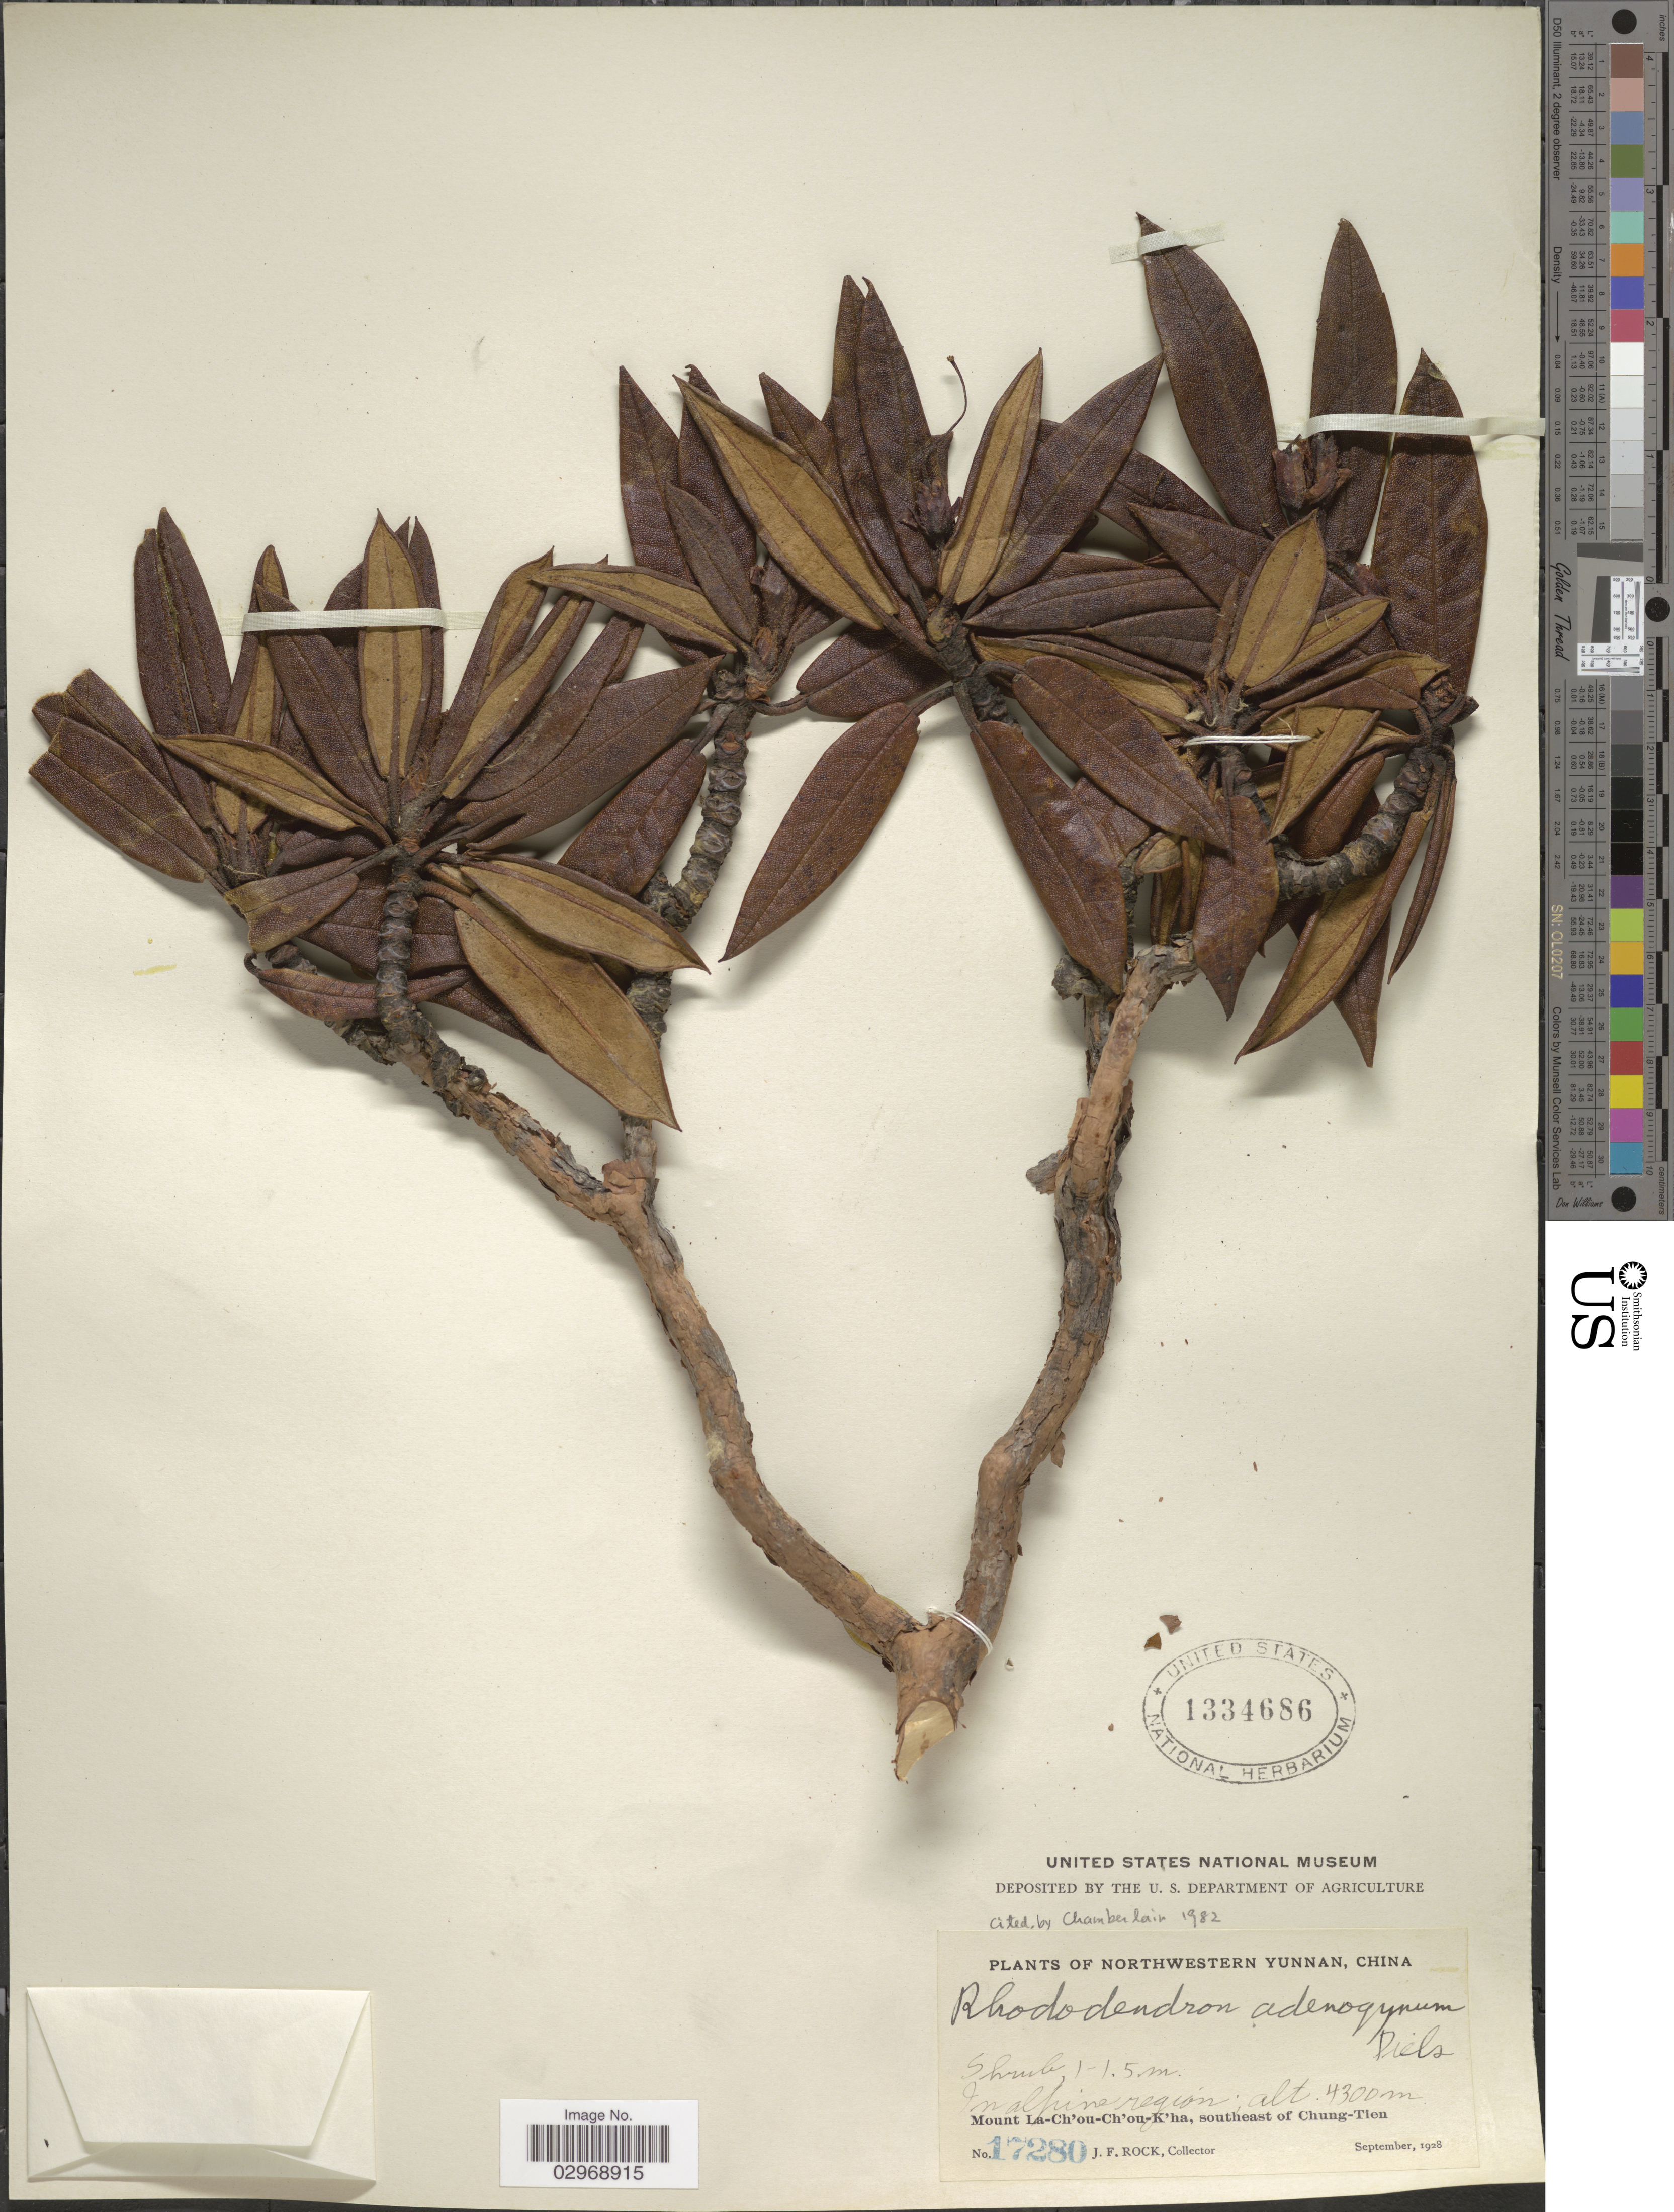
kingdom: Plantae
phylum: Tracheophyta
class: Magnoliopsida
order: Ericales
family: Ericaceae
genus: Rhododendron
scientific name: Rhododendron adenogynum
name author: Diels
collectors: J. Rock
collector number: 17280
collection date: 1928-09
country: China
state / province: Yunnan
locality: Northwestern Yunnan. In alpine region. Mount La-Ch'ou-Ch'ou-K'ha, southeast of Chung-Tien.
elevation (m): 4300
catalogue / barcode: US 1334686